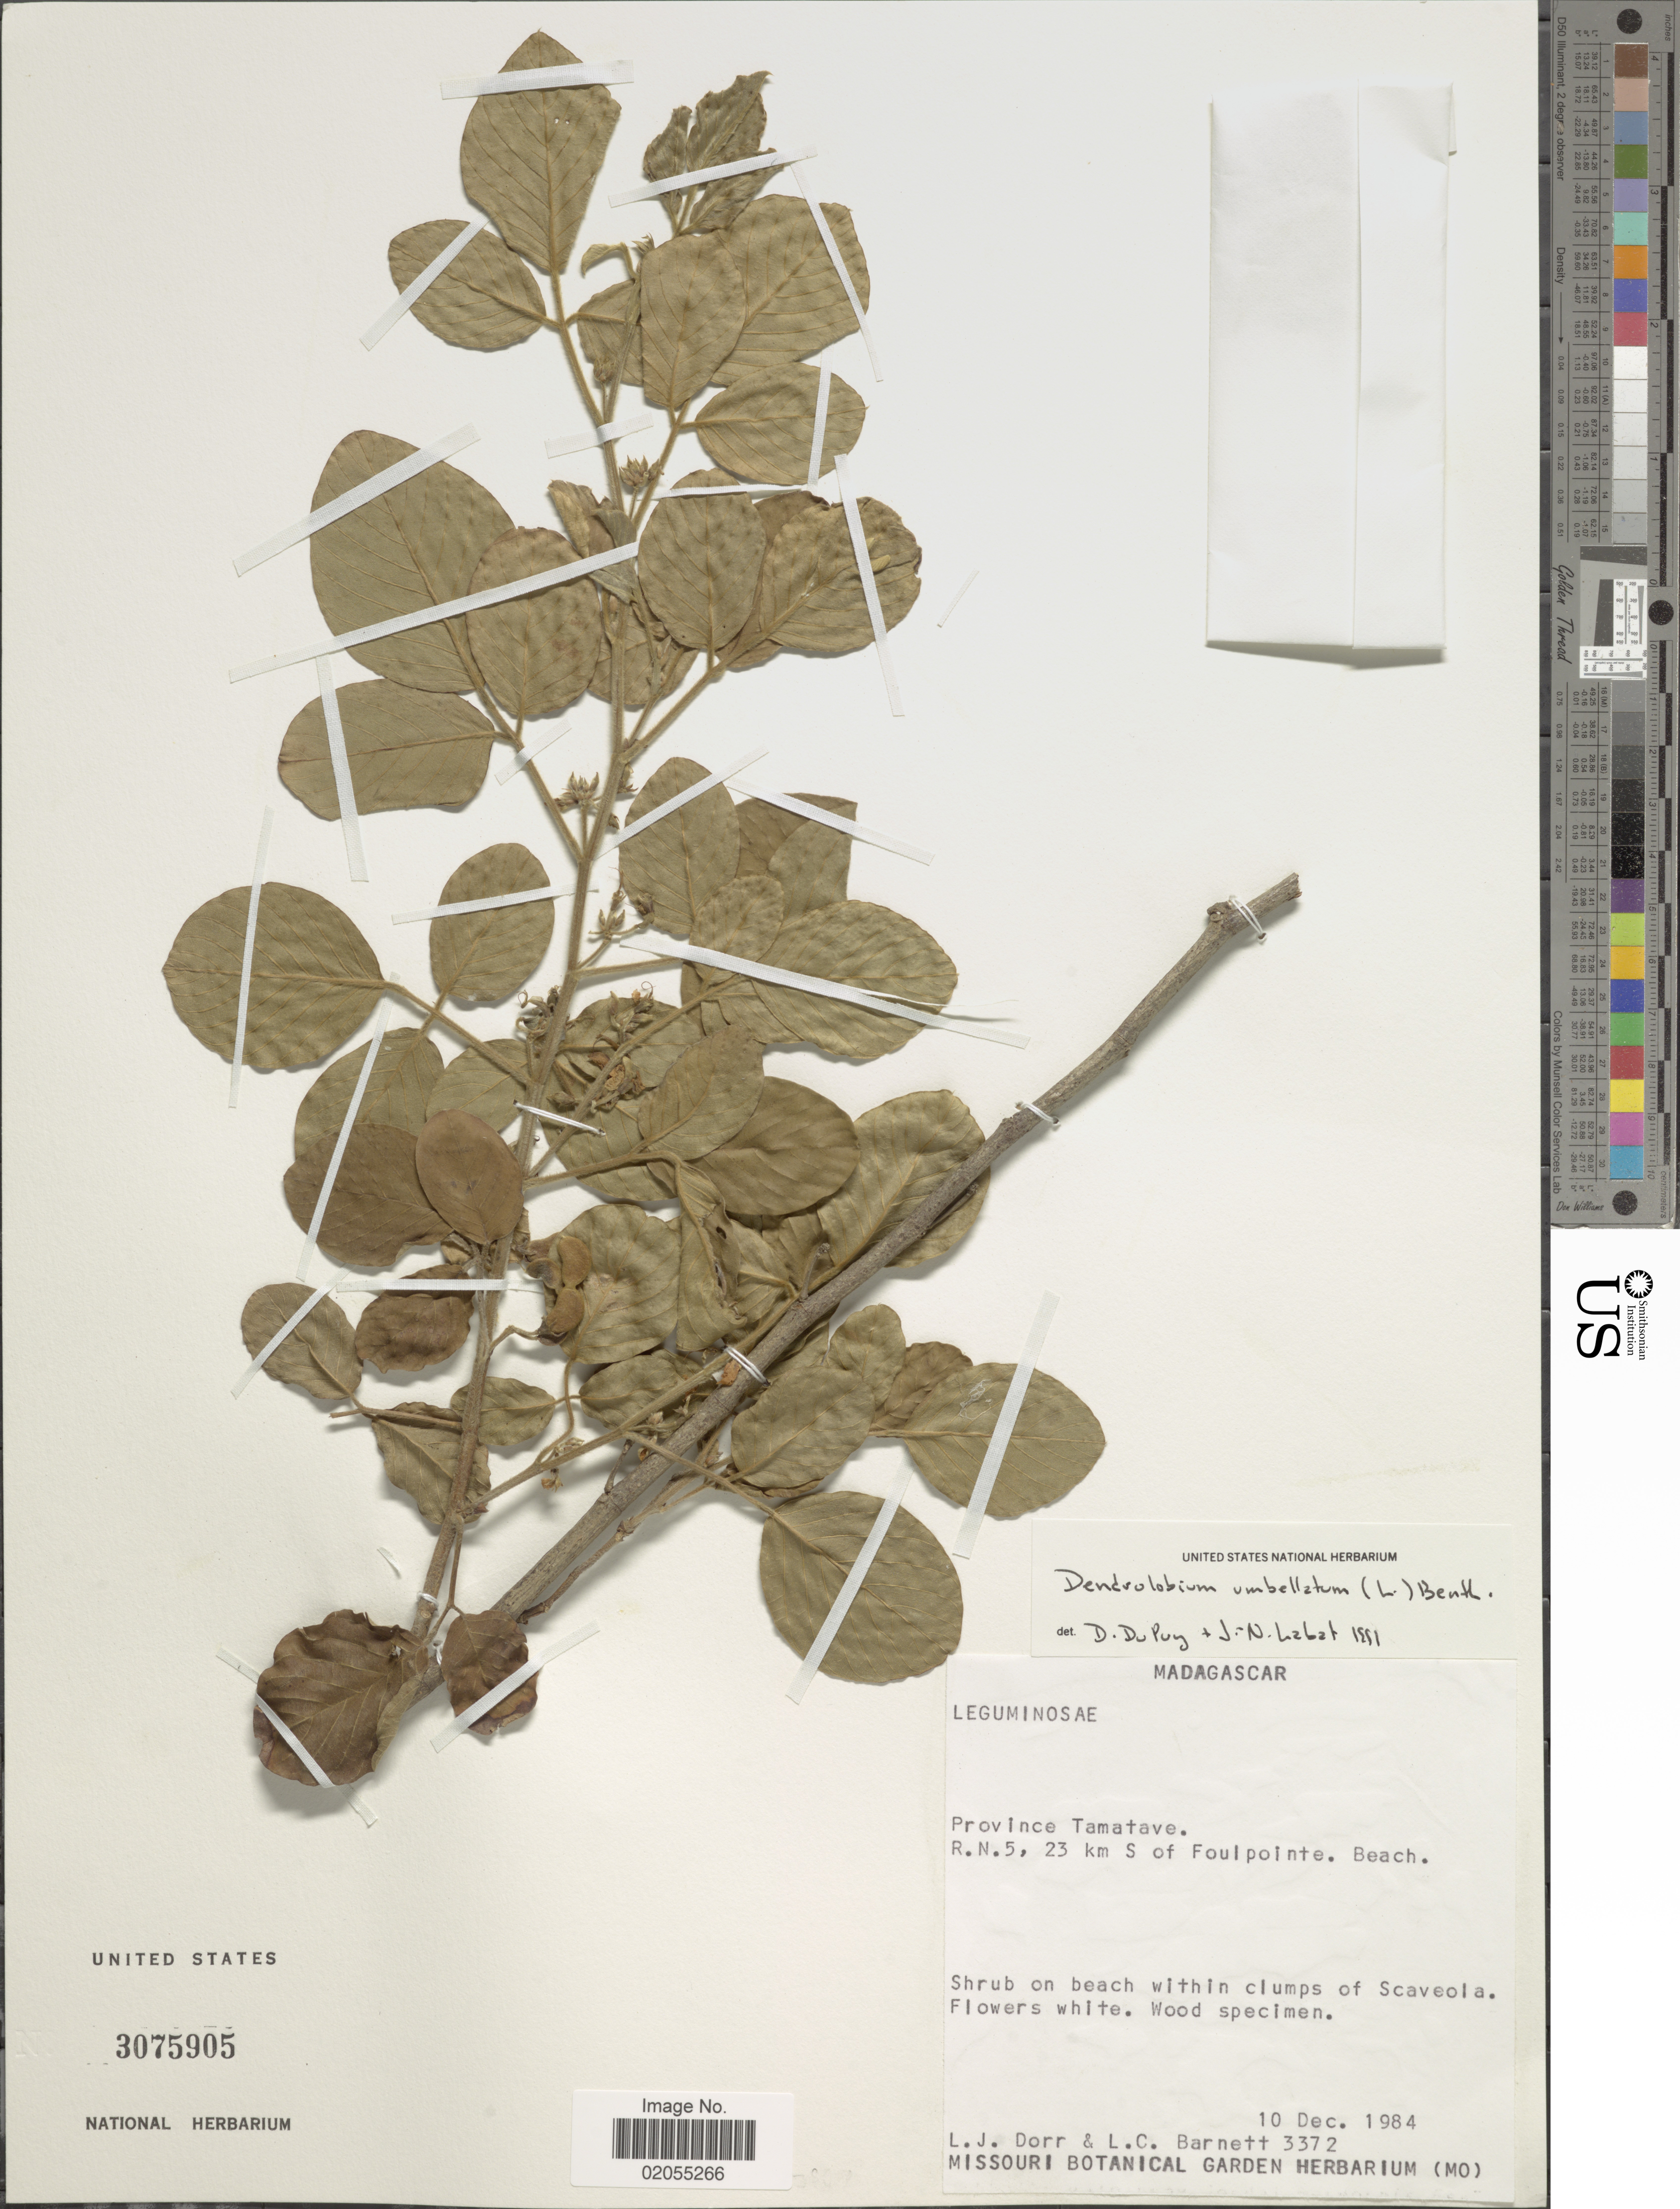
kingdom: Plantae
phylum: Tracheophyta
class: Magnoliopsida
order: Fabales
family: Fabaceae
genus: Desmodium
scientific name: Desmodium umbellatum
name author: (L.) DC.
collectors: L. J. Dorr & L. C. Barnett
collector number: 3372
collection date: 1984-12-10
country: Madagascar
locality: Province Tamatave, R.N.5, 23 km S of Foulpointe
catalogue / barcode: US 3075905